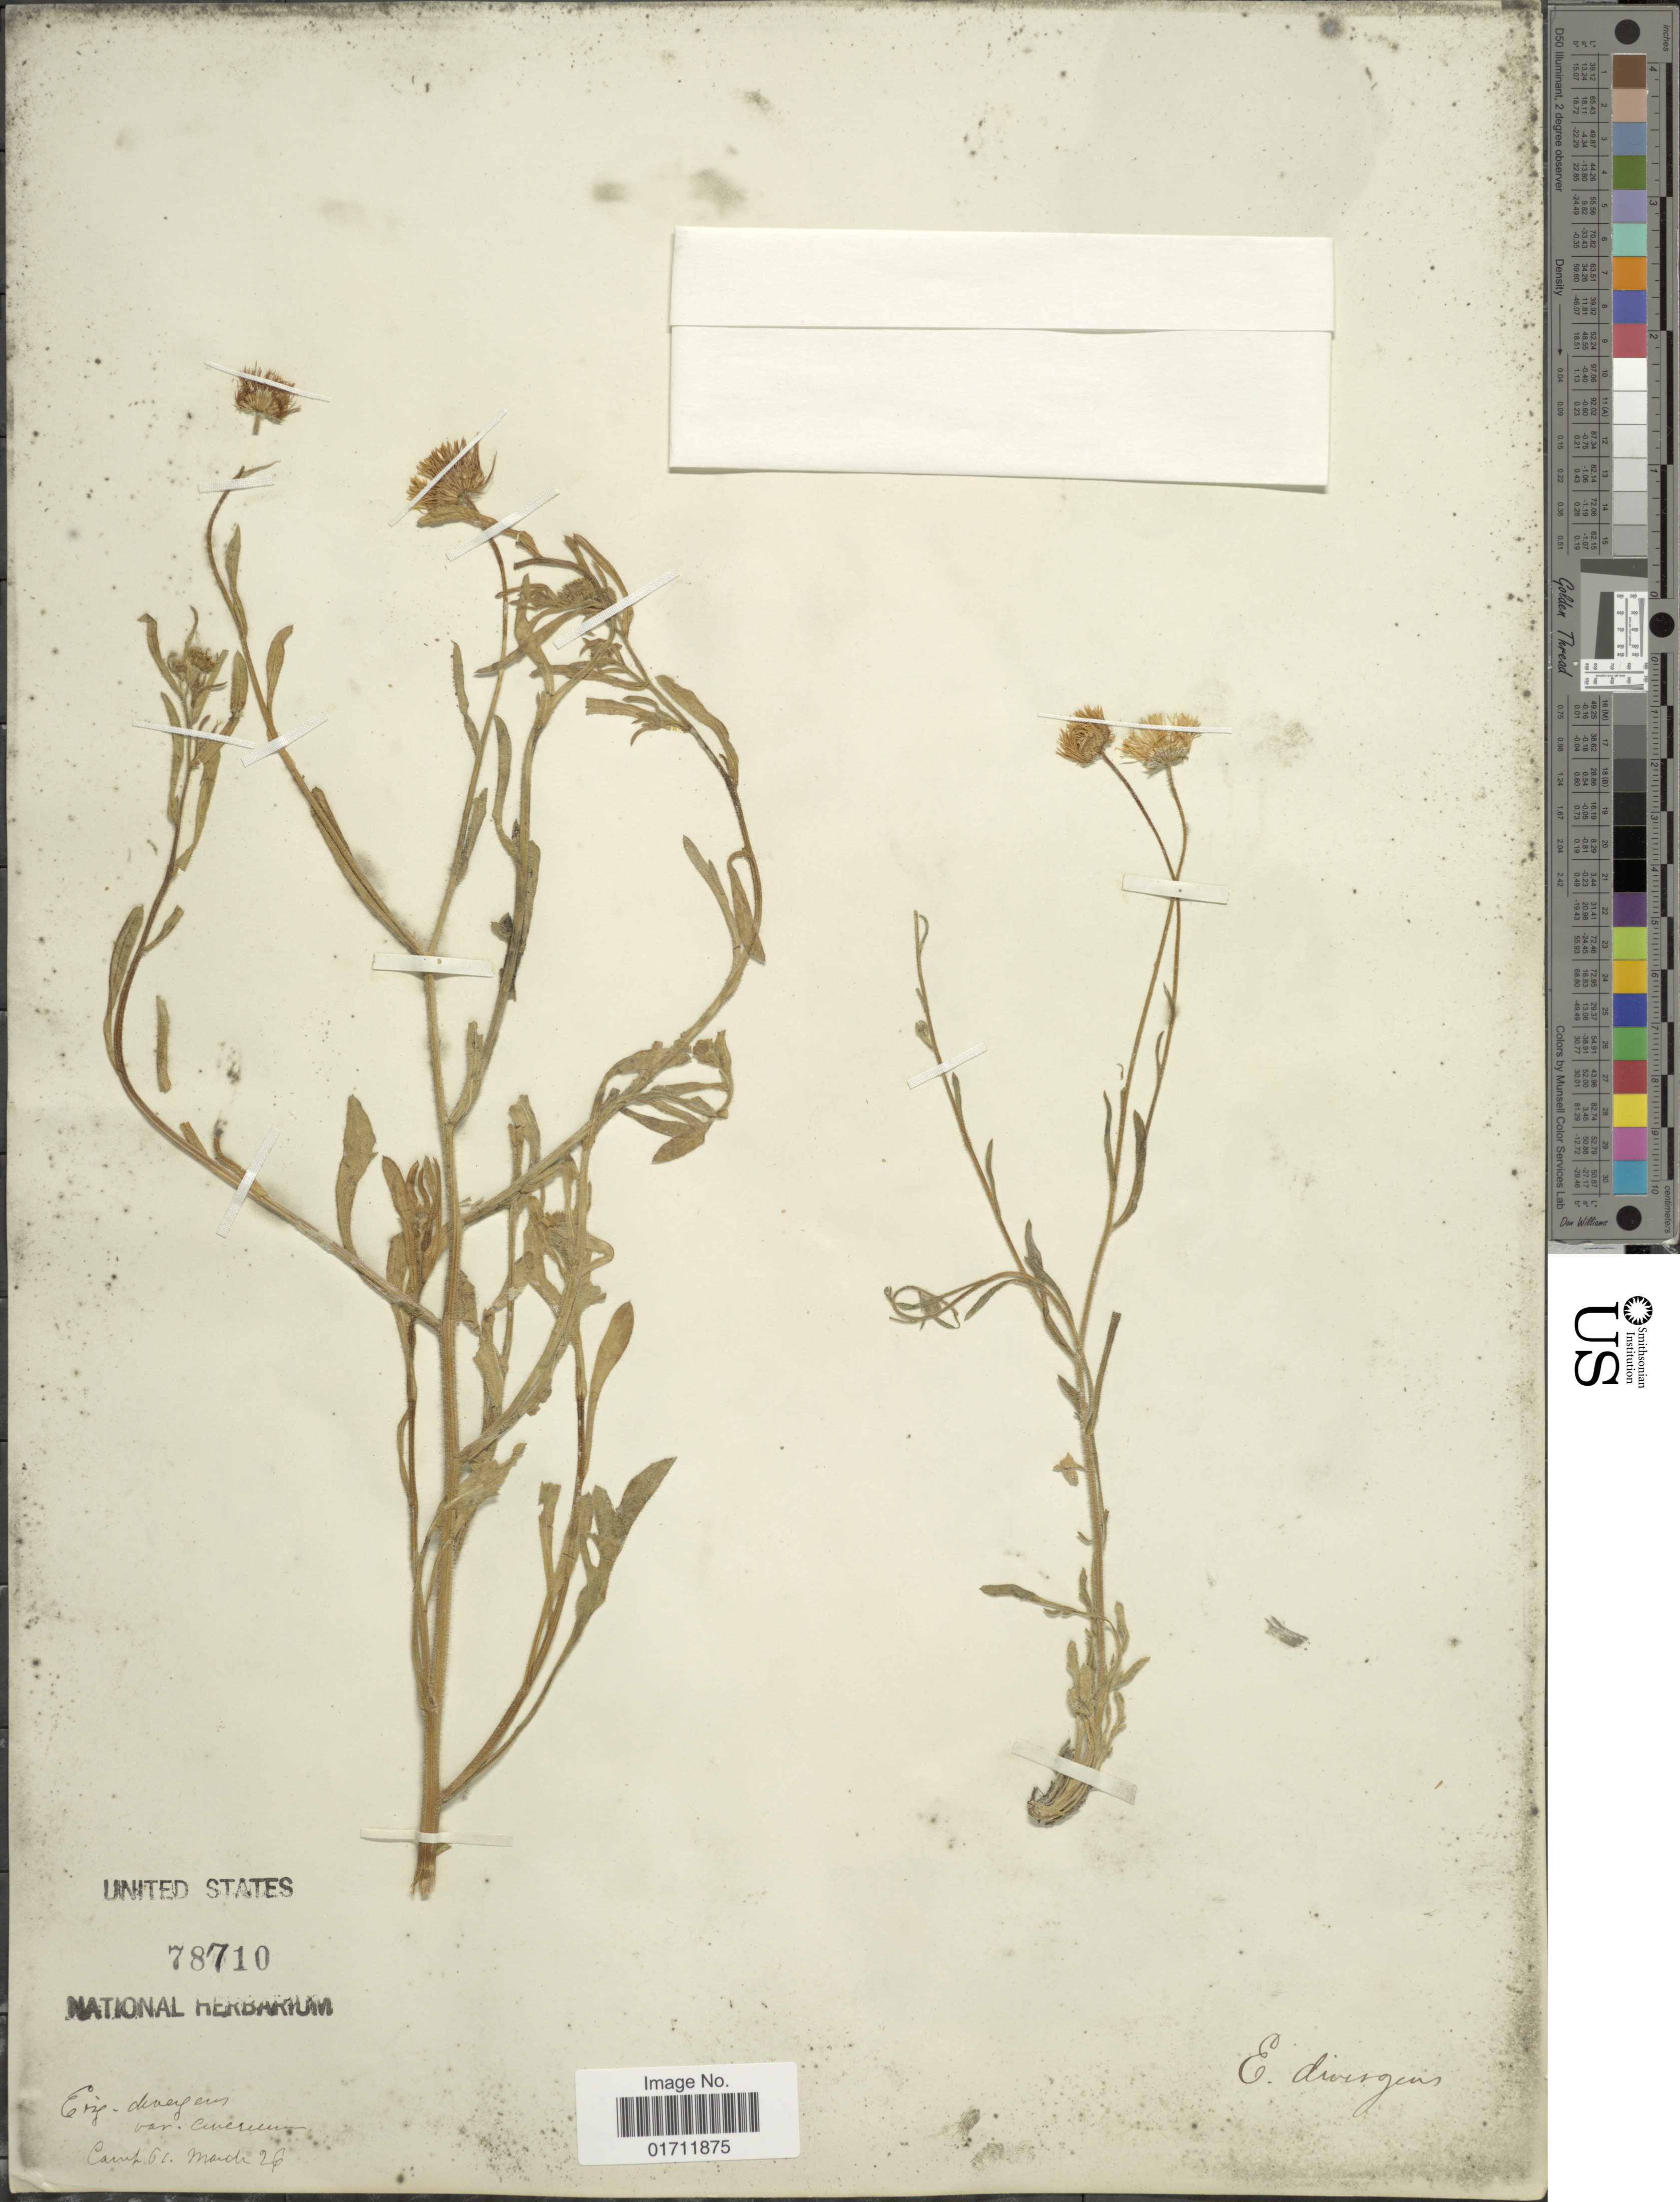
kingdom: Plantae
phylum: Tracheophyta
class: Magnoliopsida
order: Asterales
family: Asteraceae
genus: Erigeron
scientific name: Erigeron divergens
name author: Torr. & A. Gray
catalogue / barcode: US 78710